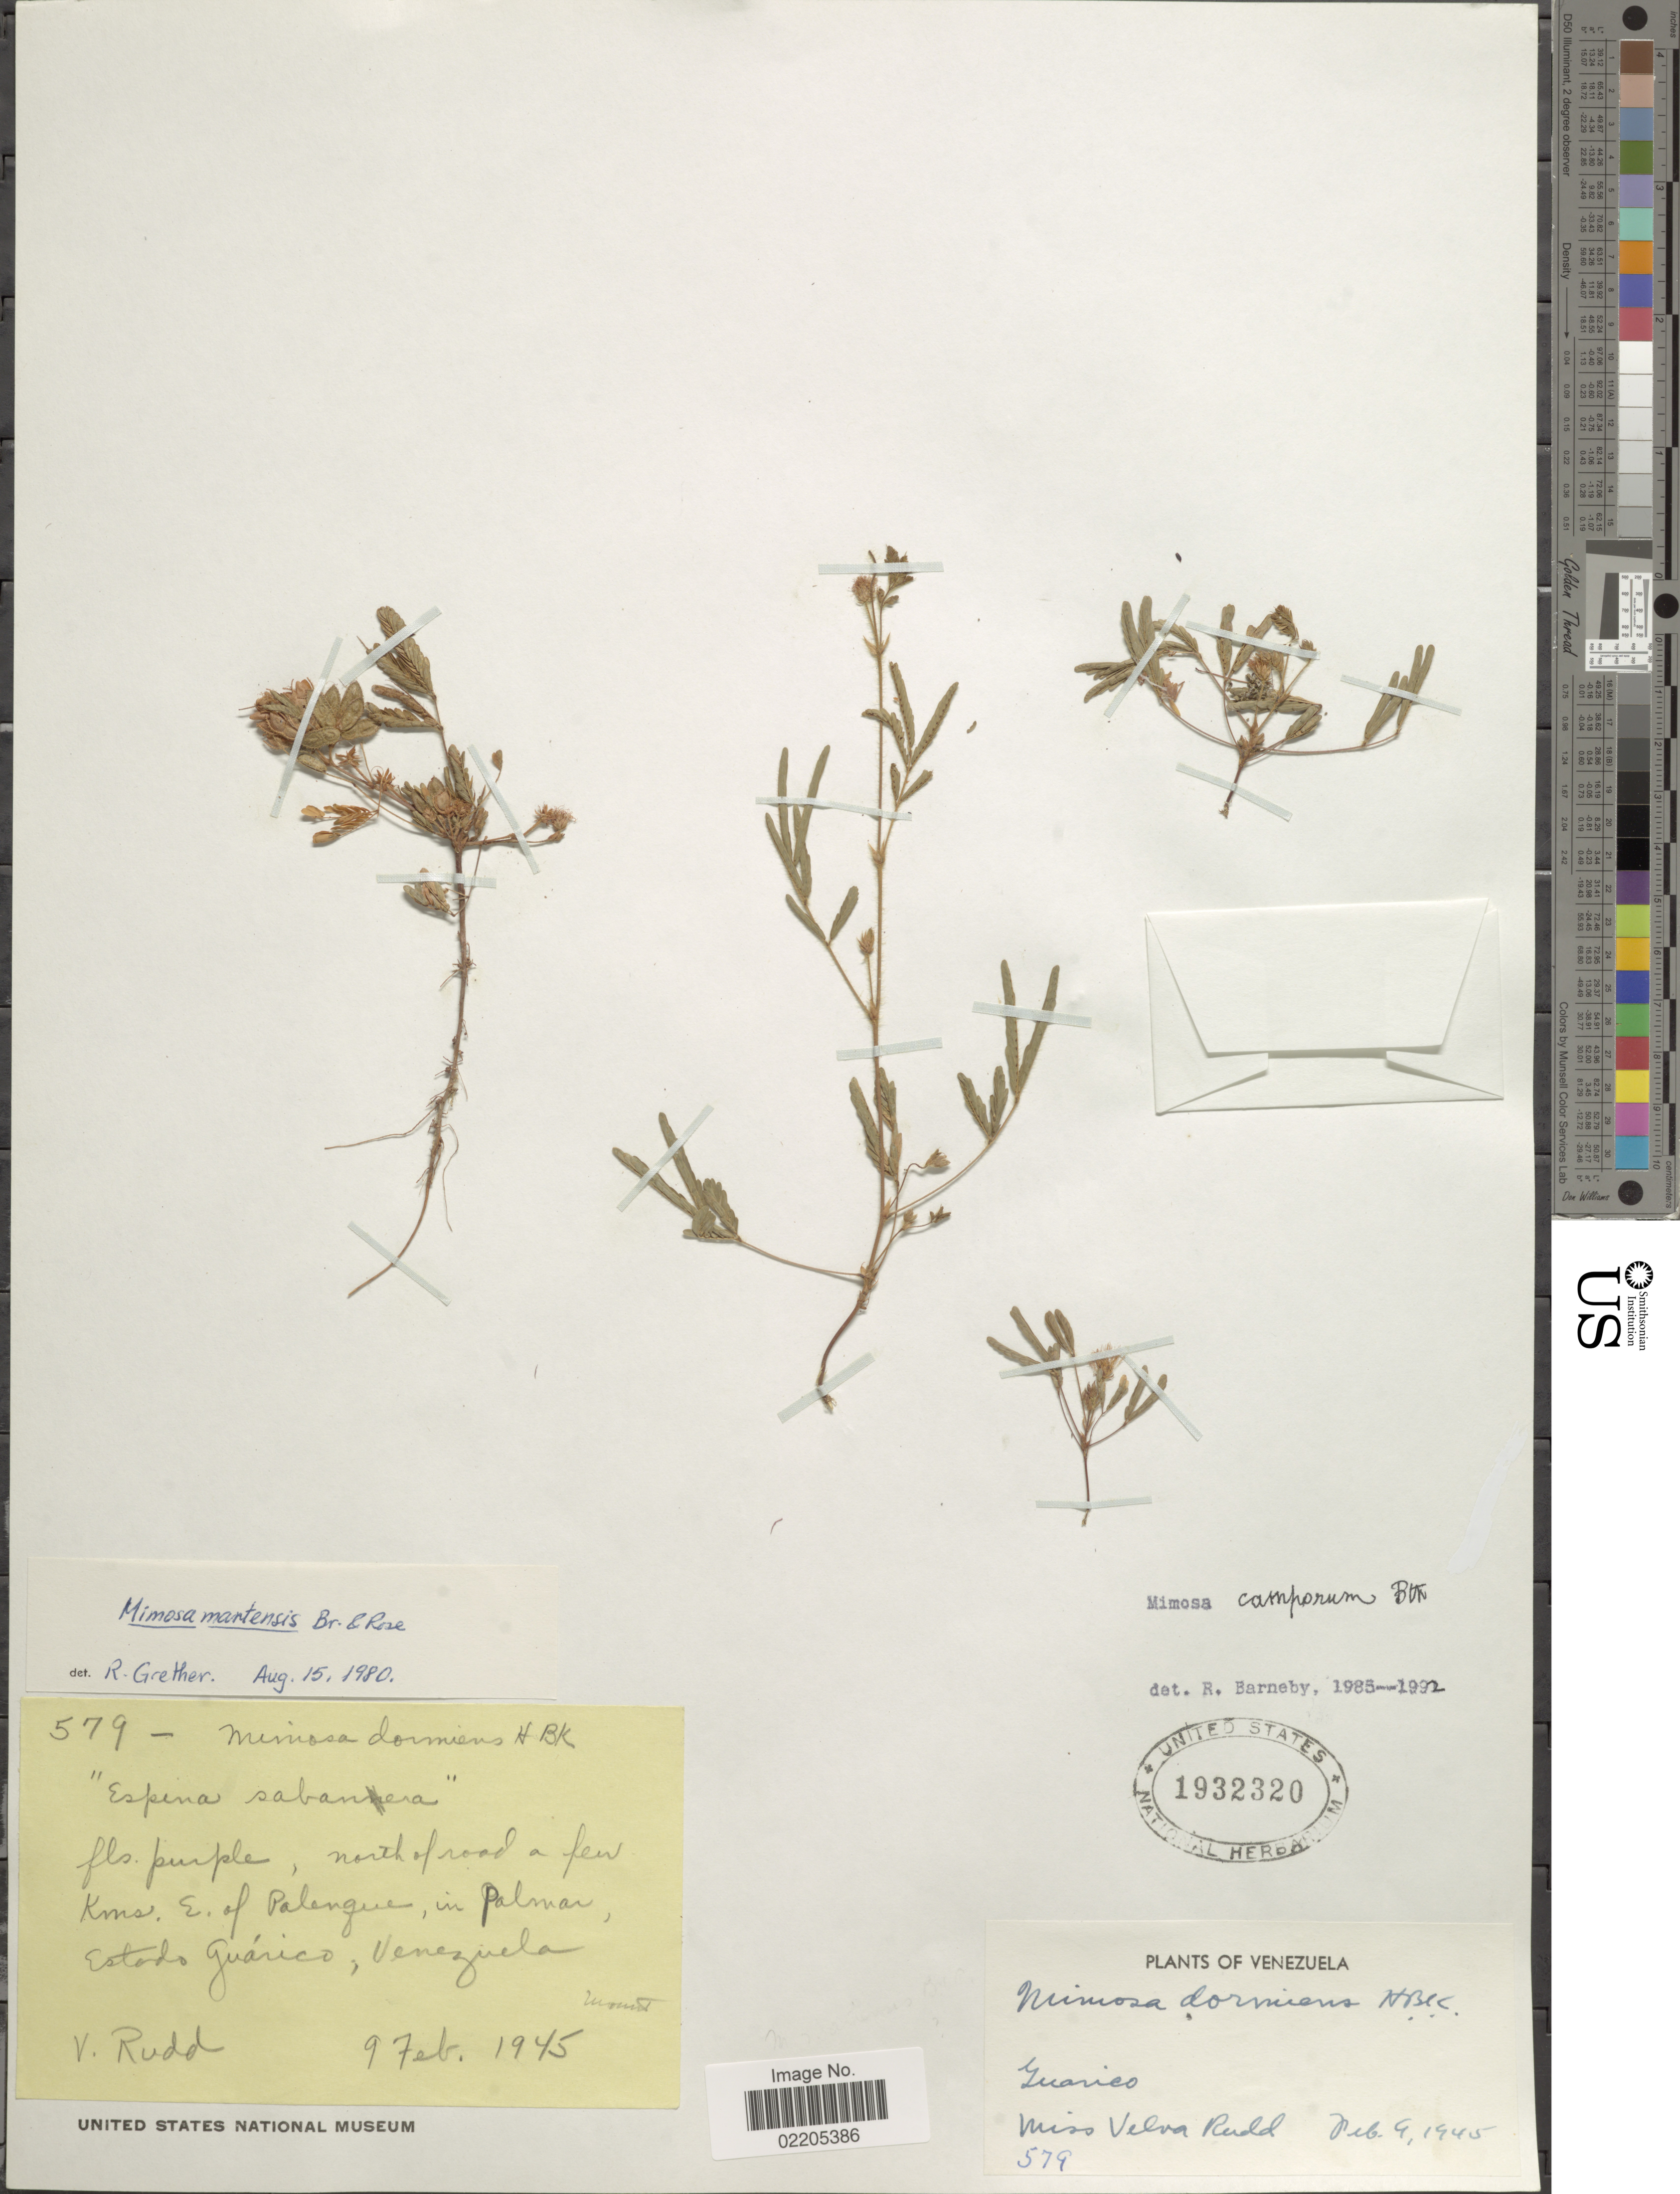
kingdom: Plantae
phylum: Tracheophyta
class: Magnoliopsida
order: Fabales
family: Fabaceae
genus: Mimosa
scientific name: Mimosa camporum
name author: Benth.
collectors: V. E. Rudd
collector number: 579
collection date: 1945-02-09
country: Venezuela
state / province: Guárico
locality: North of road a few, Kms. E. of Palenque, in Palmar.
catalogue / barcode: US 1932320